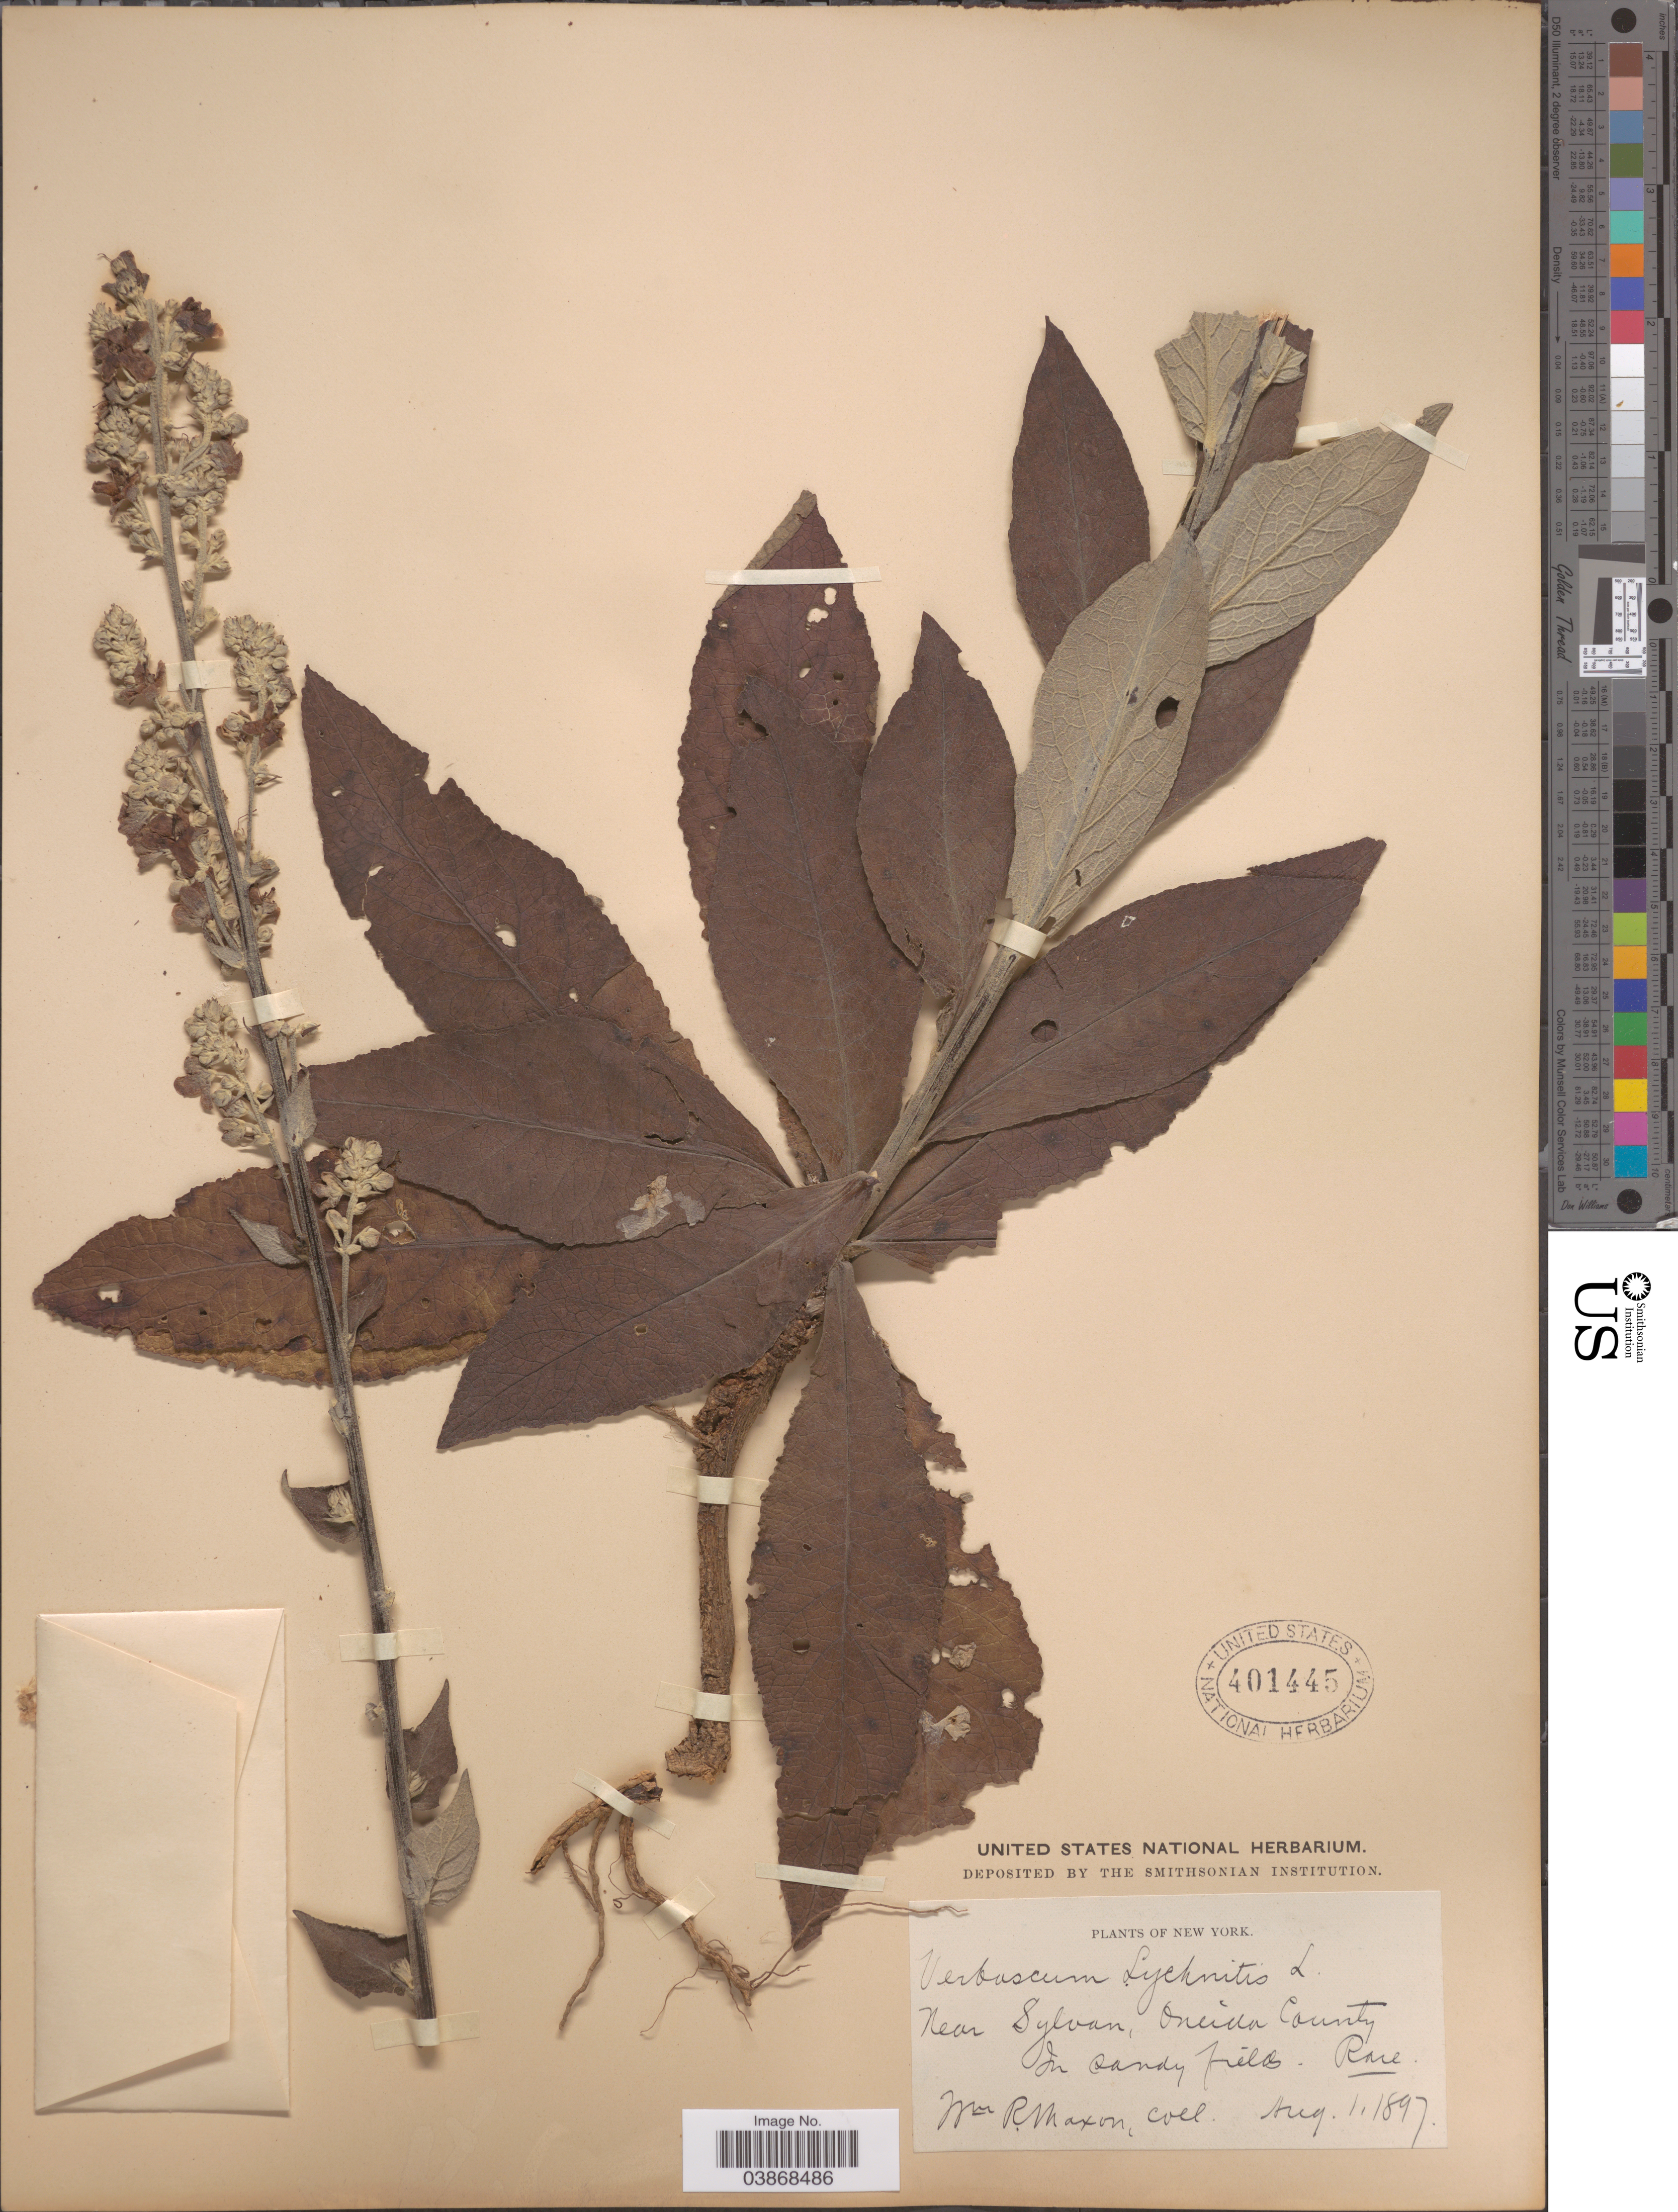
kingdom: Plantae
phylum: Tracheophyta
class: Magnoliopsida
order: Lamiales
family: Scrophulariaceae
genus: Verbascum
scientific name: Verbascum lychnitis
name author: L.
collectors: W. R. Maxon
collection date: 1897-08-01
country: United States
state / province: New York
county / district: Oneida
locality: Near Sylvan, Oneida County.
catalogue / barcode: US 401445